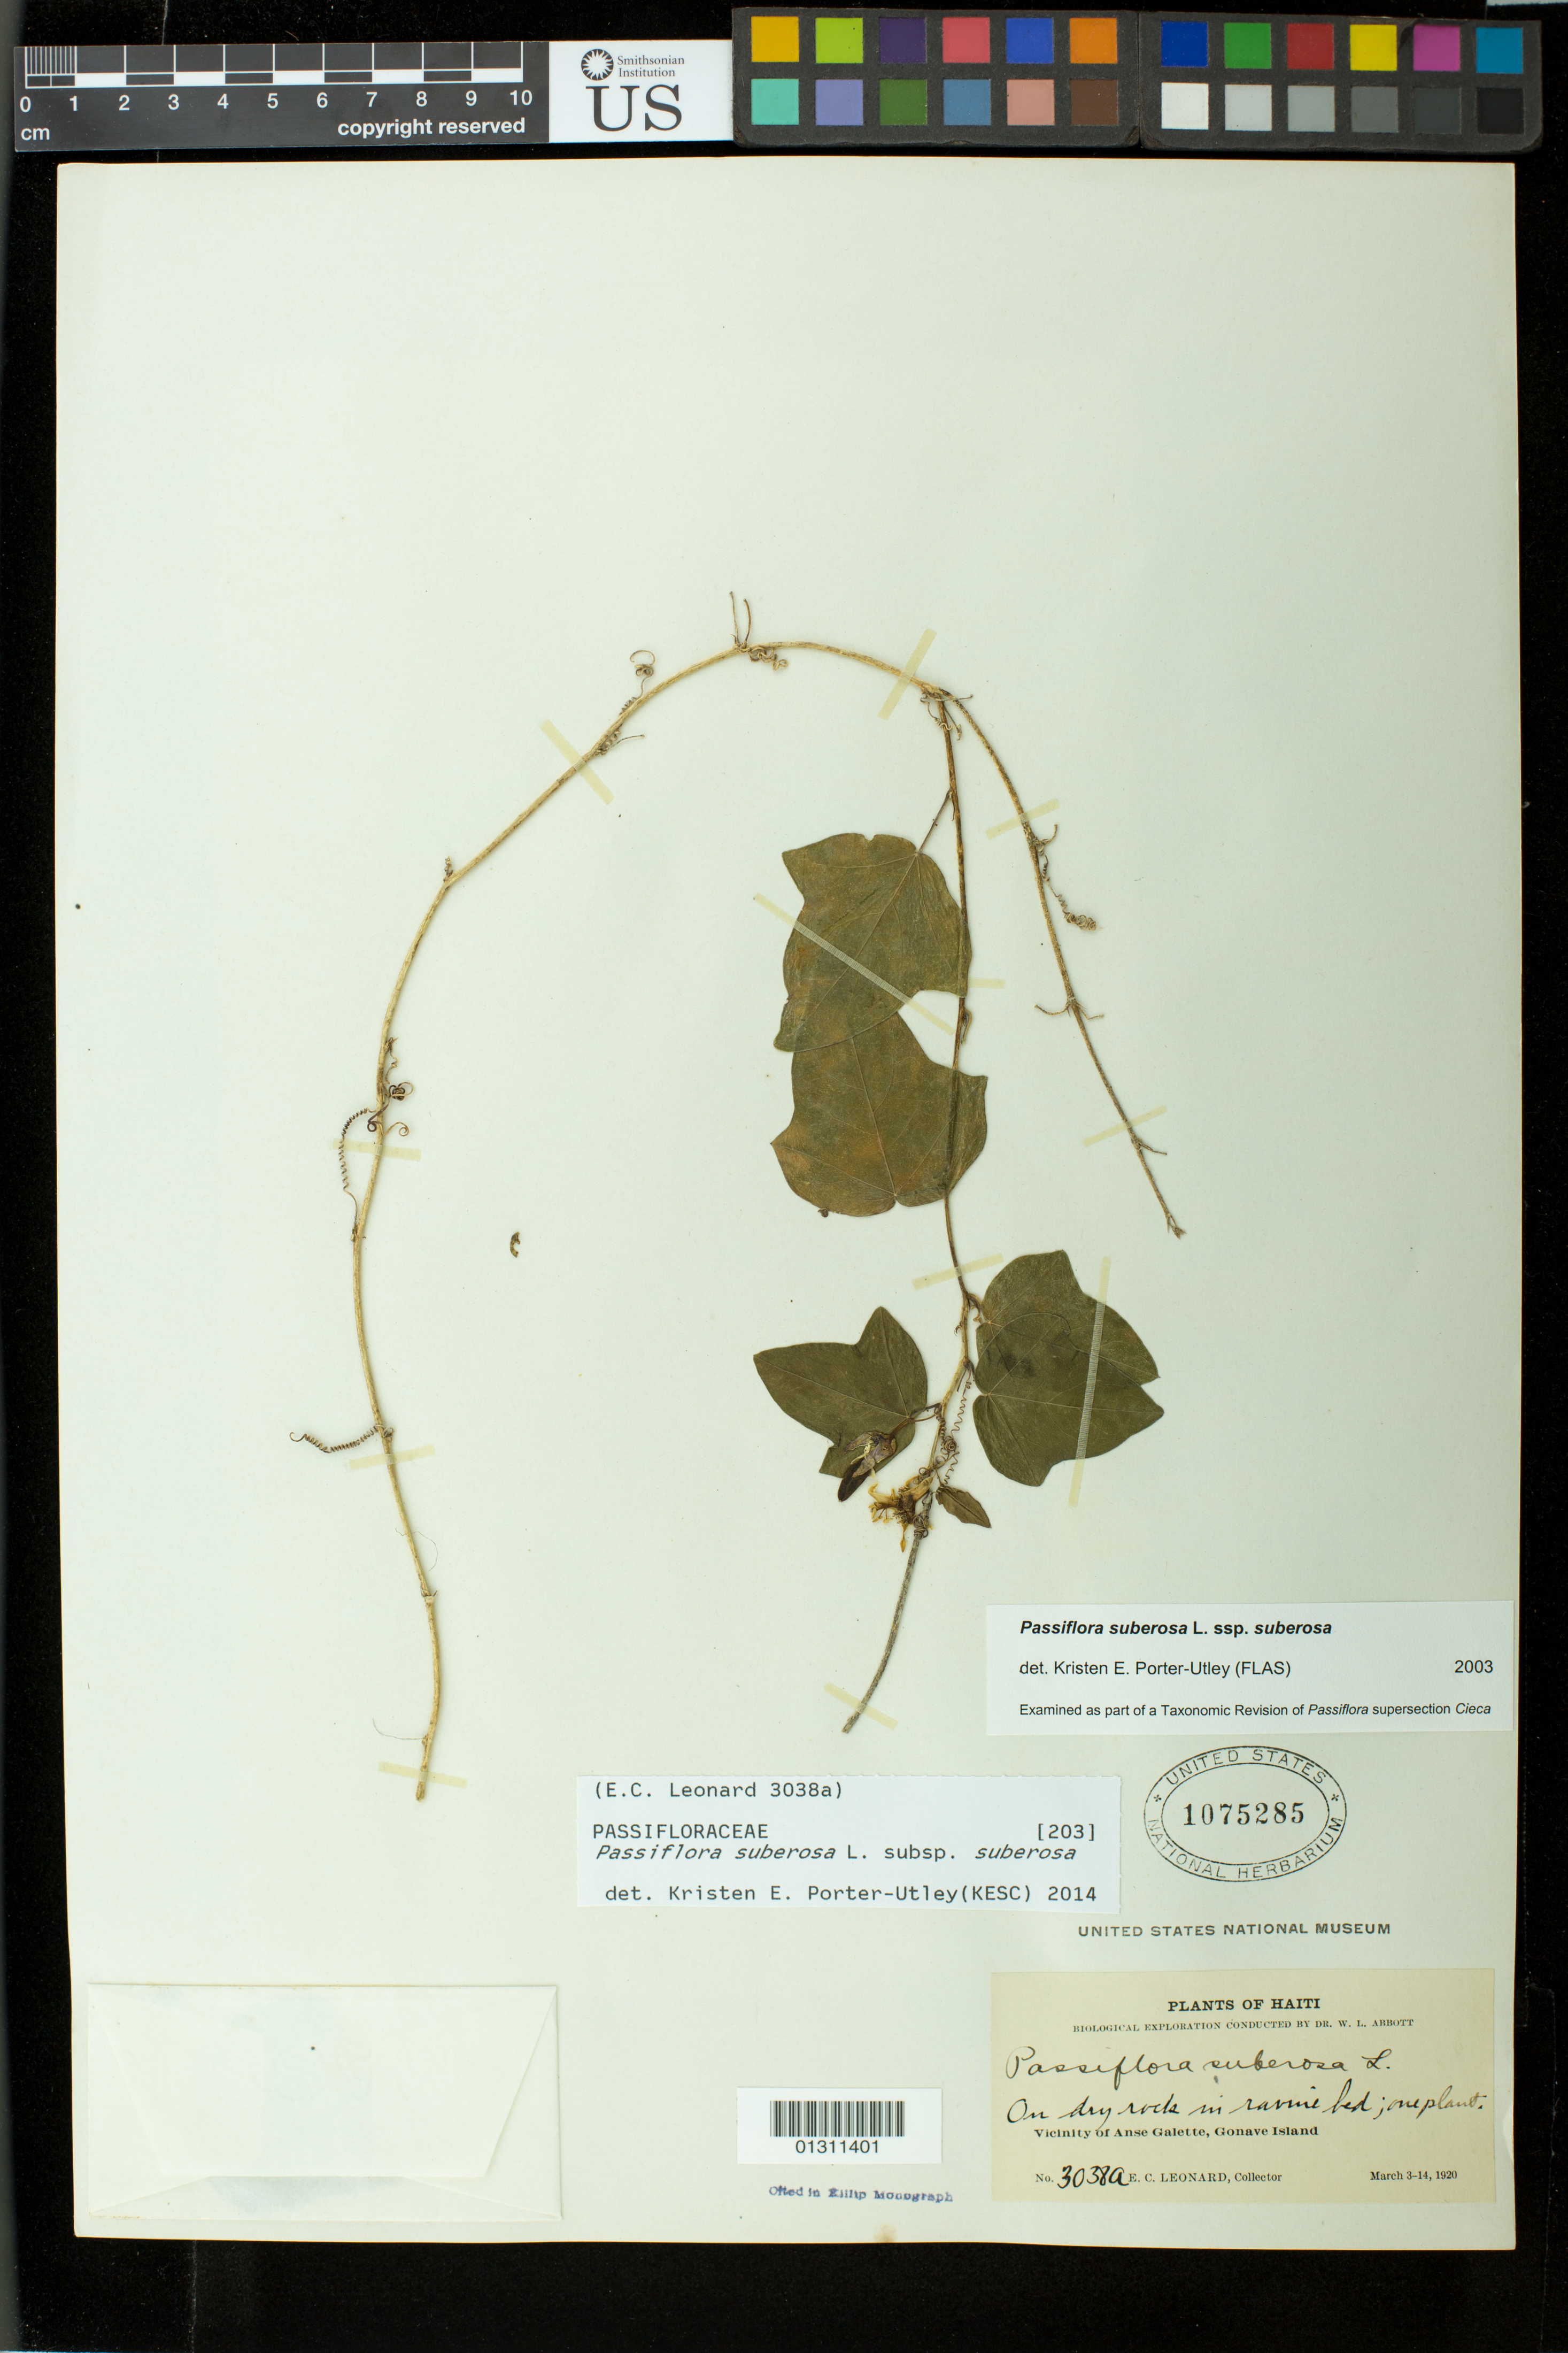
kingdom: Plantae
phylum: Tracheophyta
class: Magnoliopsida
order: Malpighiales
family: Passifloraceae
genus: Passiflora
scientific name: Passiflora suberosa subsp. suberosa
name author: L.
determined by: Porter-Utley, Kristen E.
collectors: E. C. Leonard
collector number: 3038a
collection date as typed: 03 Mar 1920 to 14 Mar 1920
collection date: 1920-03-03/1920-03-14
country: Haiti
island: Gonave I.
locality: Vicinity of Anse Galette, Gonave Island.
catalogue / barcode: US 1075285